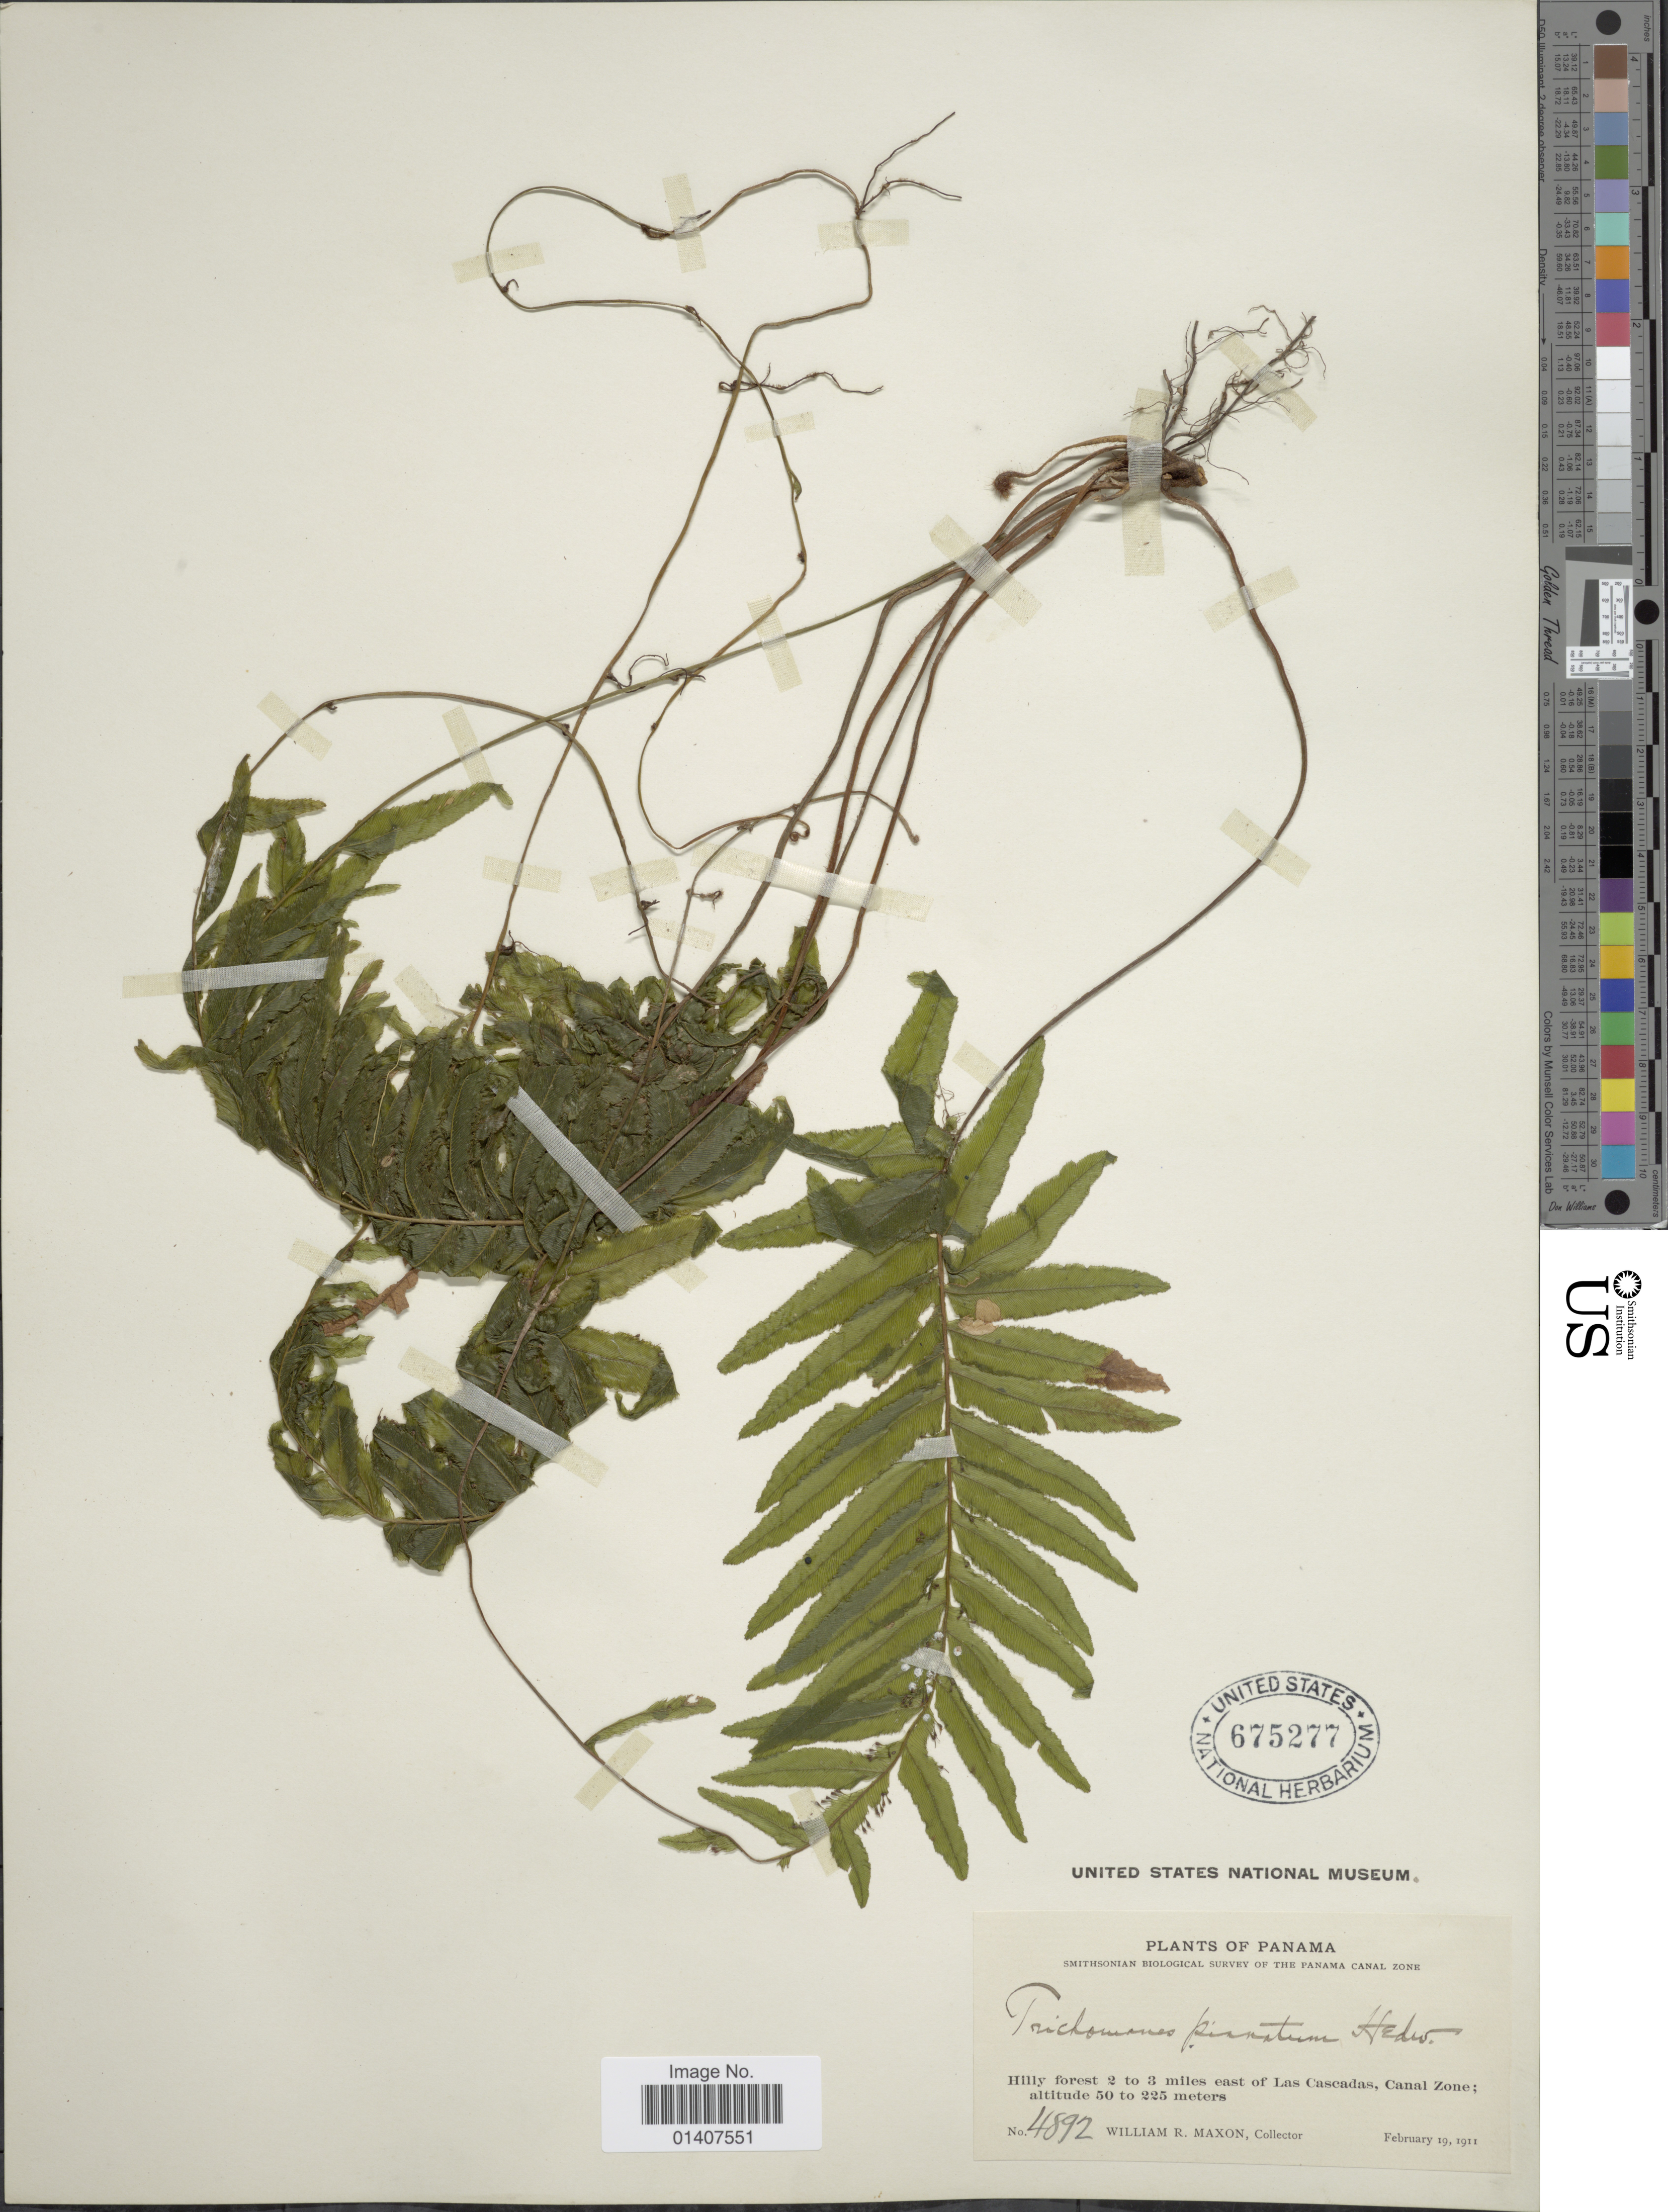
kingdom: Plantae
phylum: Tracheophyta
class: Polypodiopsida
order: Hymenophyllales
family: Hymenophyllaceae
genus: Trichomanes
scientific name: Trichomanes pinnatum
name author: Hedw.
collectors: W. R. Maxon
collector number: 4892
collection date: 1911-02-19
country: Panama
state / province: Colón / Panamá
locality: Hilly forest 2 to 3 miles east of Las Cascadas, Canal Zone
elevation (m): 50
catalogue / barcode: US 675277